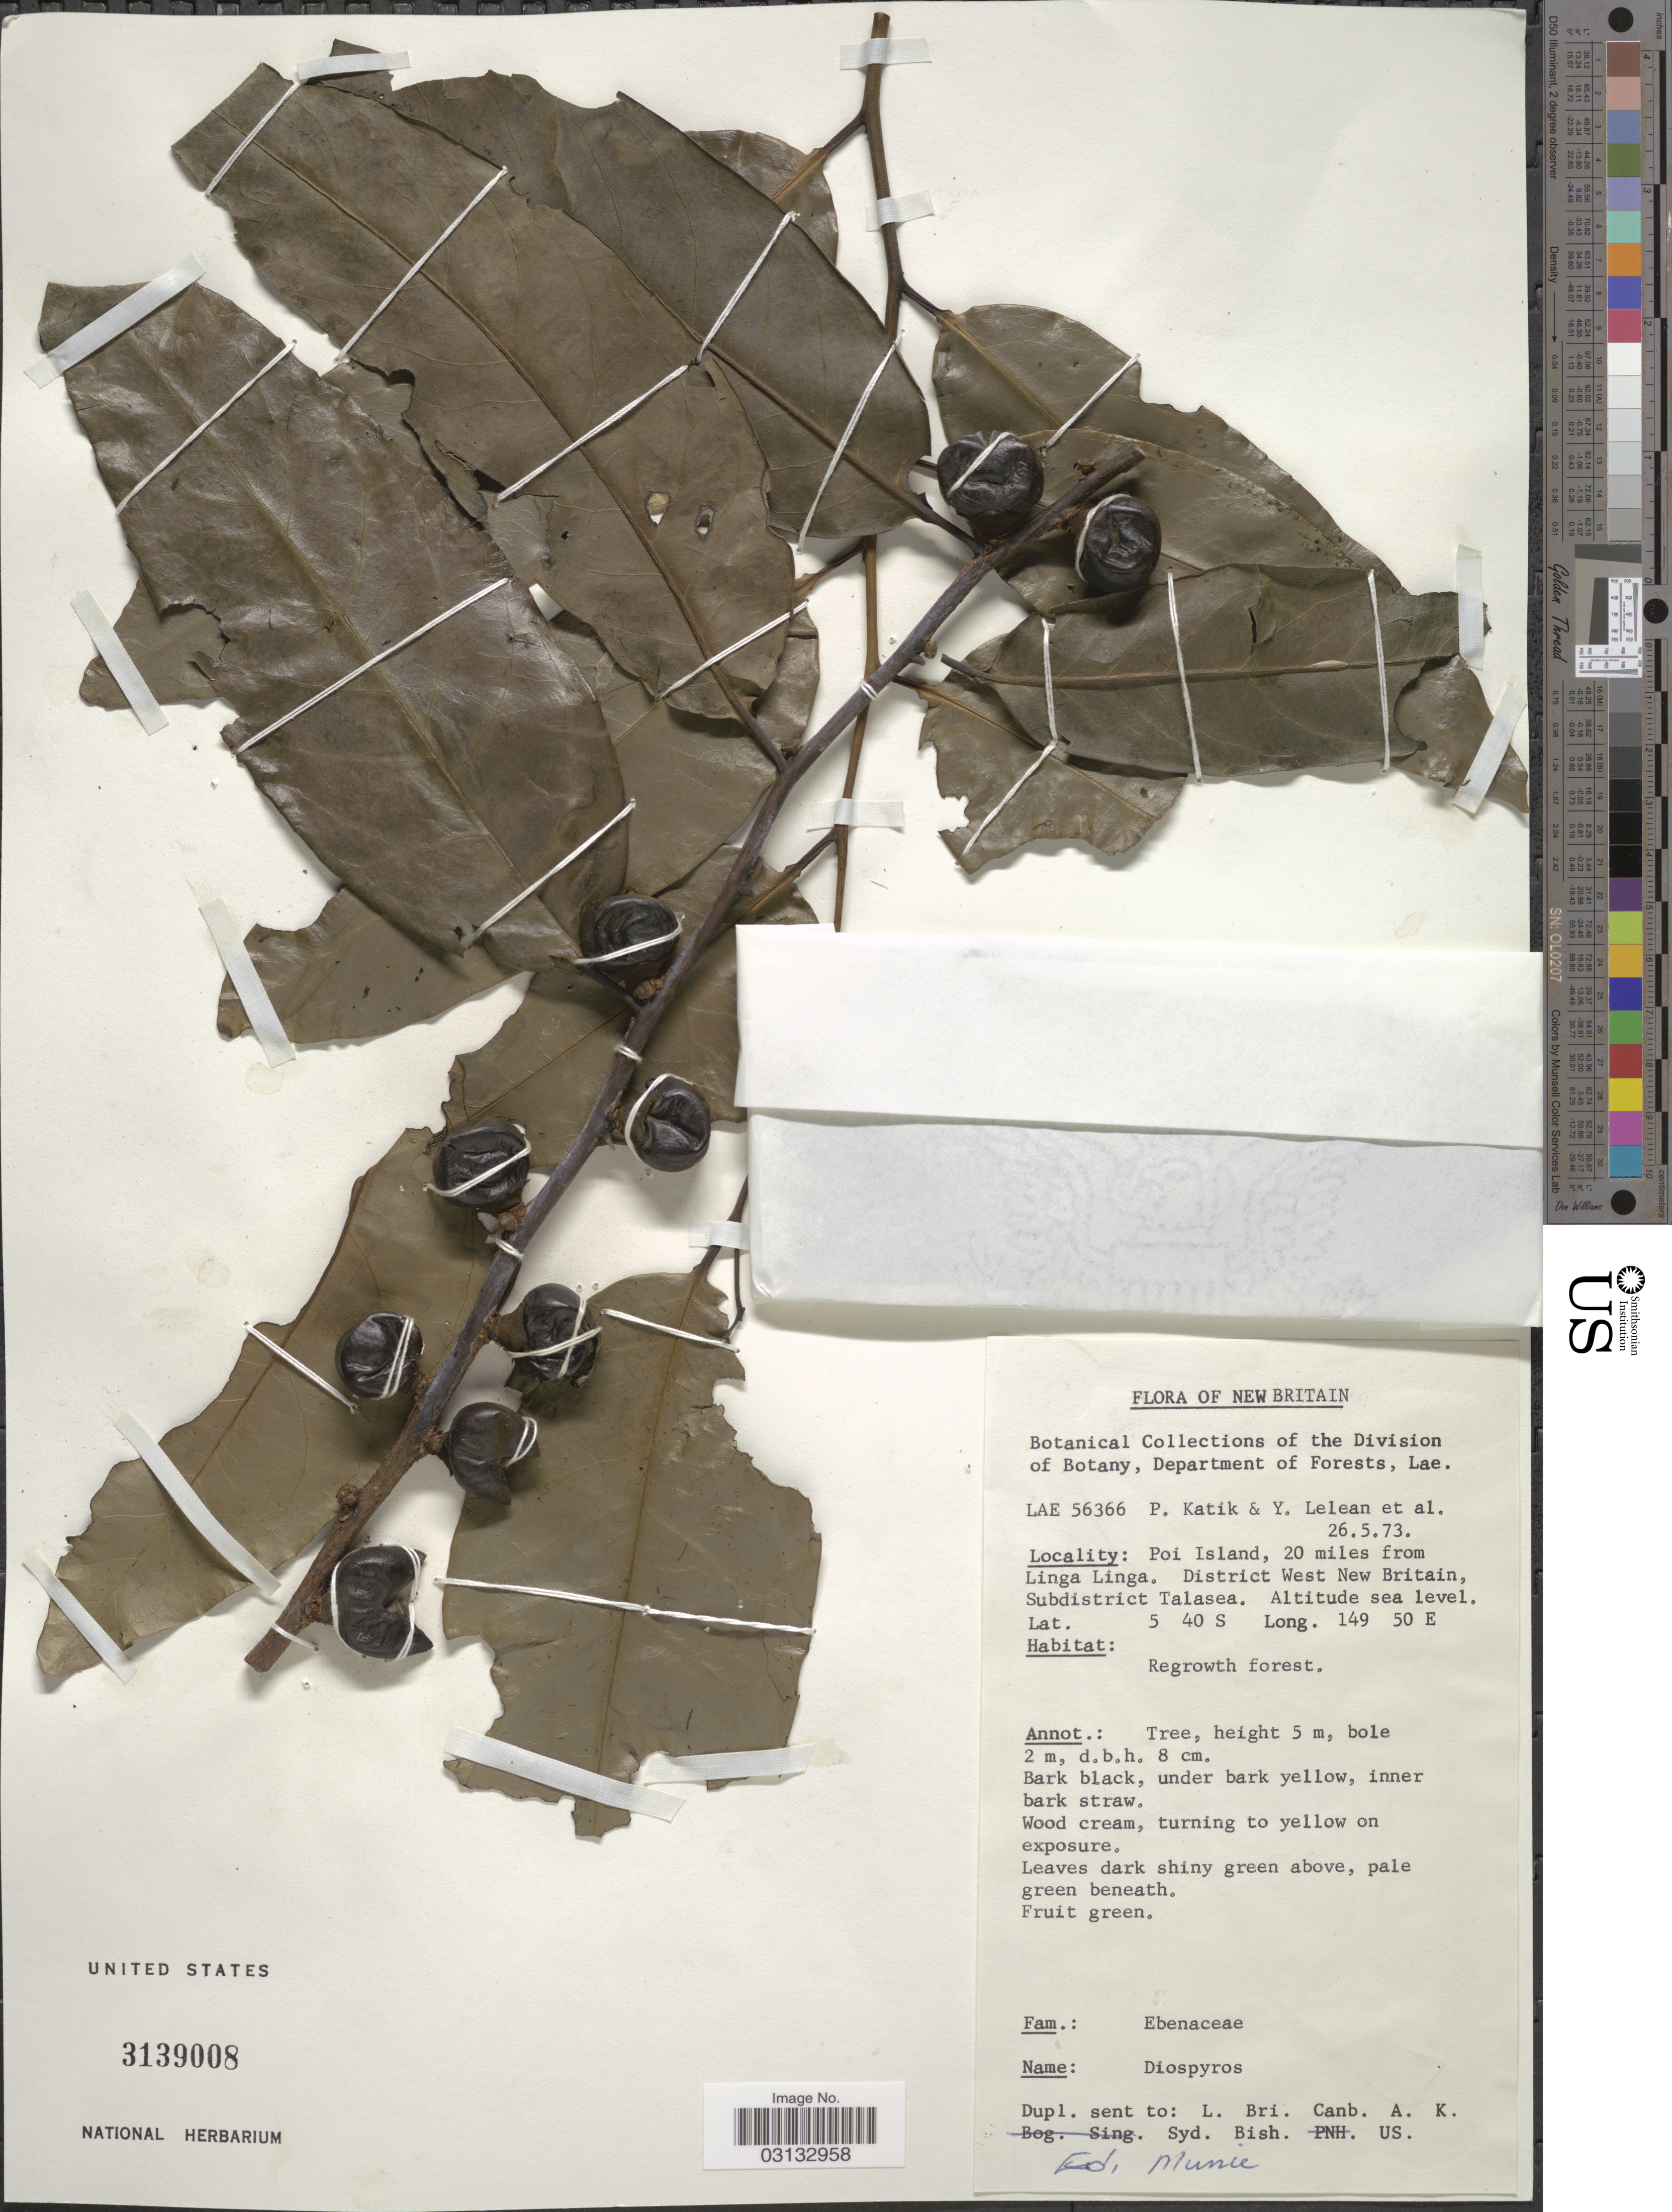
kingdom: Plantae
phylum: Tracheophyta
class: Magnoliopsida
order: Ericales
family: Ebenaceae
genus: Diospyros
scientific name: Diospyros sp.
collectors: P. Katik, Y. Lelean & et al.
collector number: LAE56366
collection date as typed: Transcribed d/m/y: 26/5/73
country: Papua New Guinea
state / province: West New Britain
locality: New Britain, Poi Island, 20 miles from Linga Ling. District West New Britain, Subdistrict Talasea.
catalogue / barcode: US 3139008